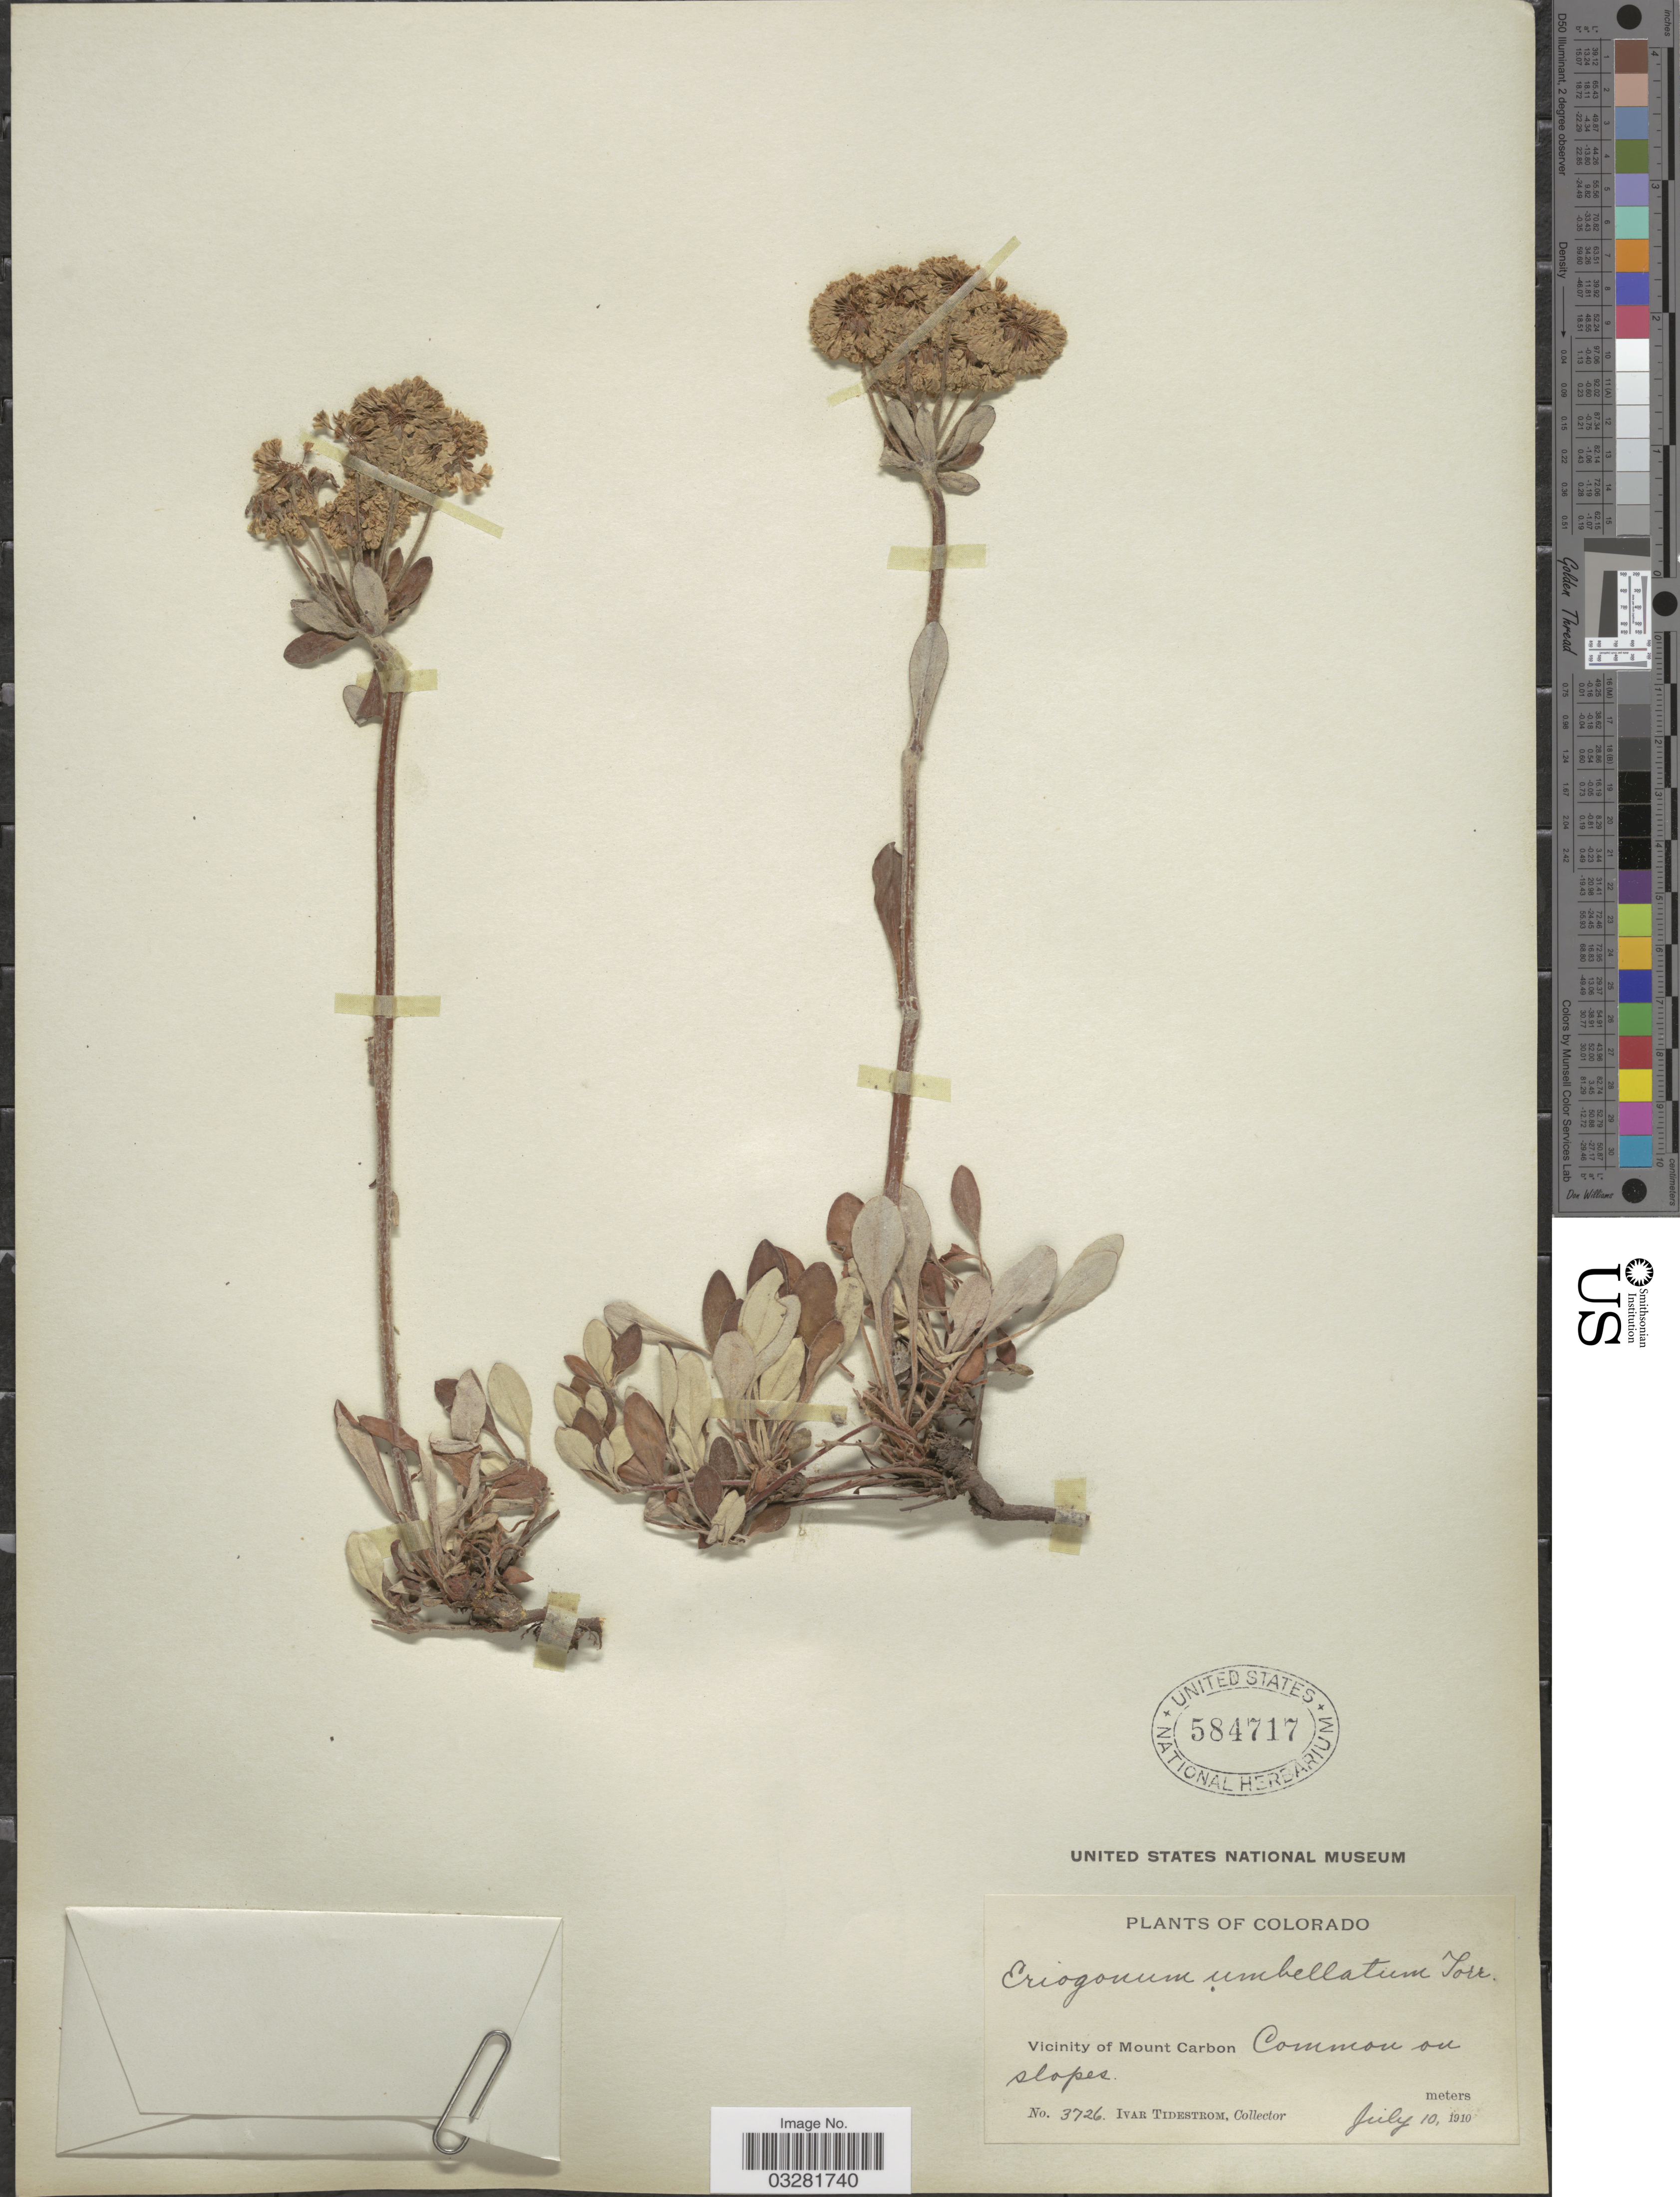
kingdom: Plantae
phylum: Tracheophyta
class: Magnoliopsida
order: Caryophyllales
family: Polygonaceae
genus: Eriogonum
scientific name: Eriogonum umbellatum var. subalpinum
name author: M.E. Jones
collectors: I. F. Tidestrom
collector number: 3726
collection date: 1910-07-10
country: United States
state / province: Colorado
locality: Vicinity of Mount Carbon.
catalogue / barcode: US 584717